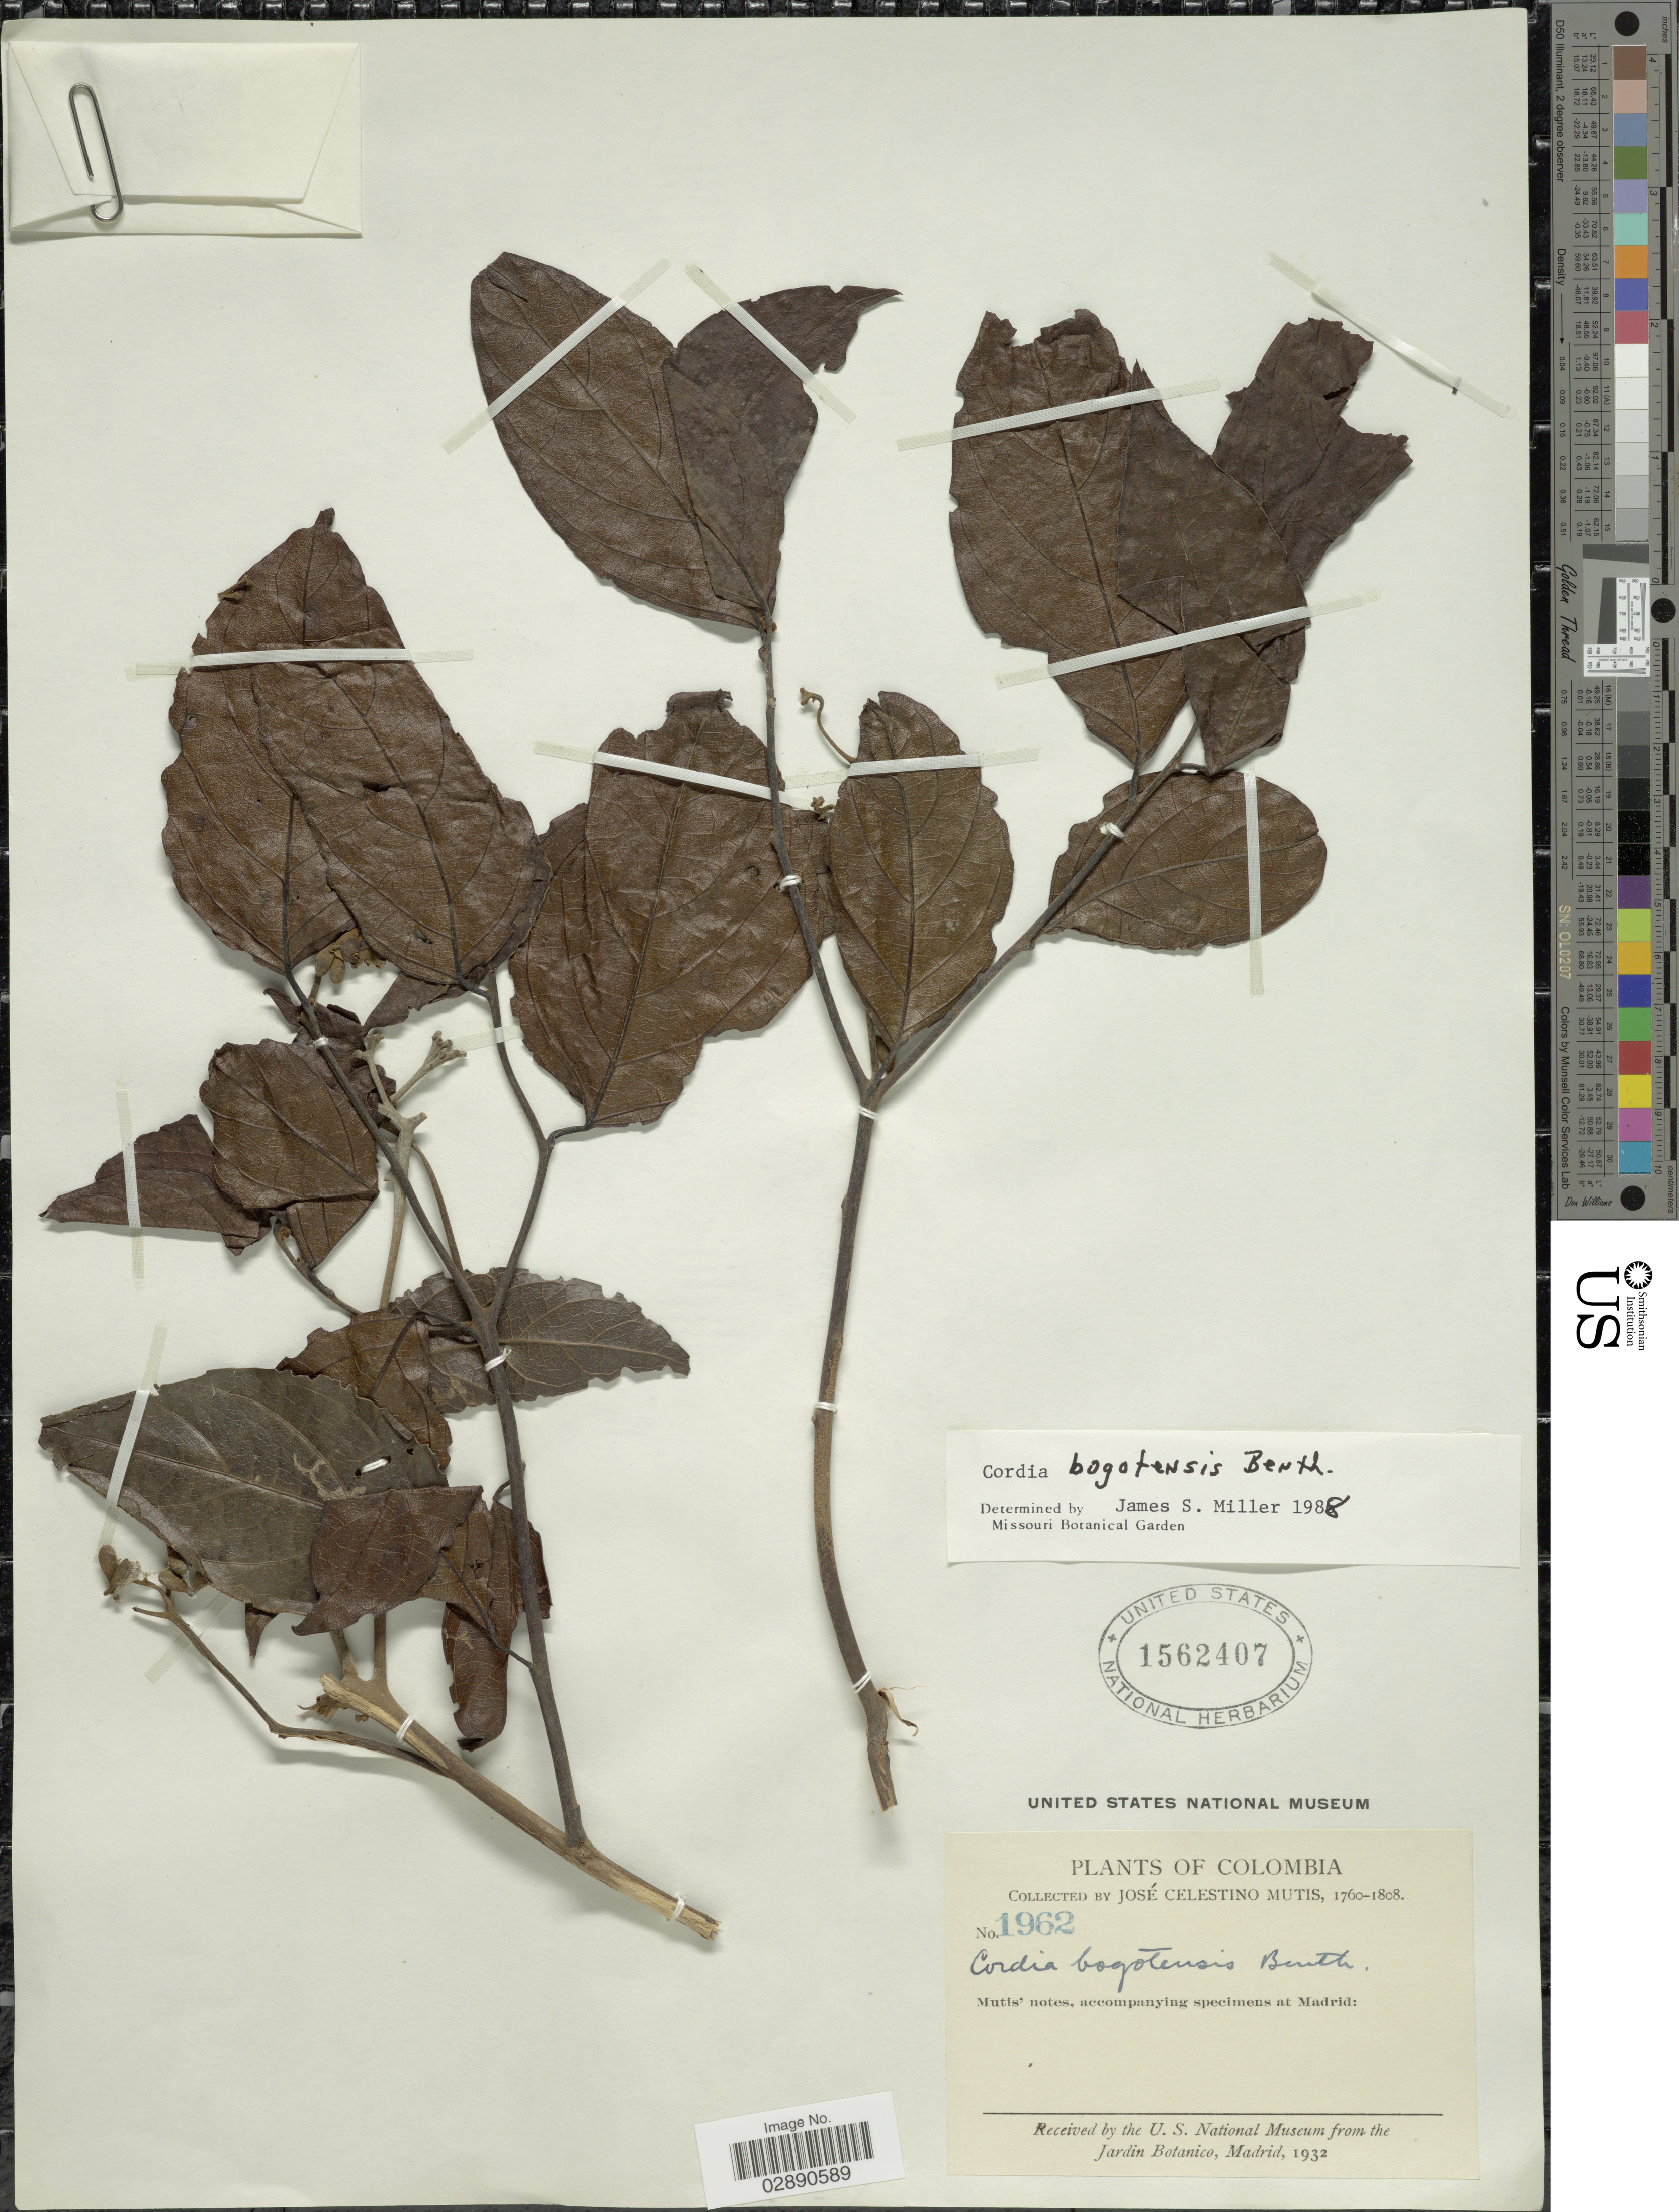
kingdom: Plantae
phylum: Tracheophyta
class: Magnoliopsida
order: Boraginales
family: Cordiaceae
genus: Cordia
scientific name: Cordia bogotensis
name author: Benth.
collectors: J. C. B. Mutis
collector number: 1962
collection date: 1760/1808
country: Colombia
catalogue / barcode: US 1562407